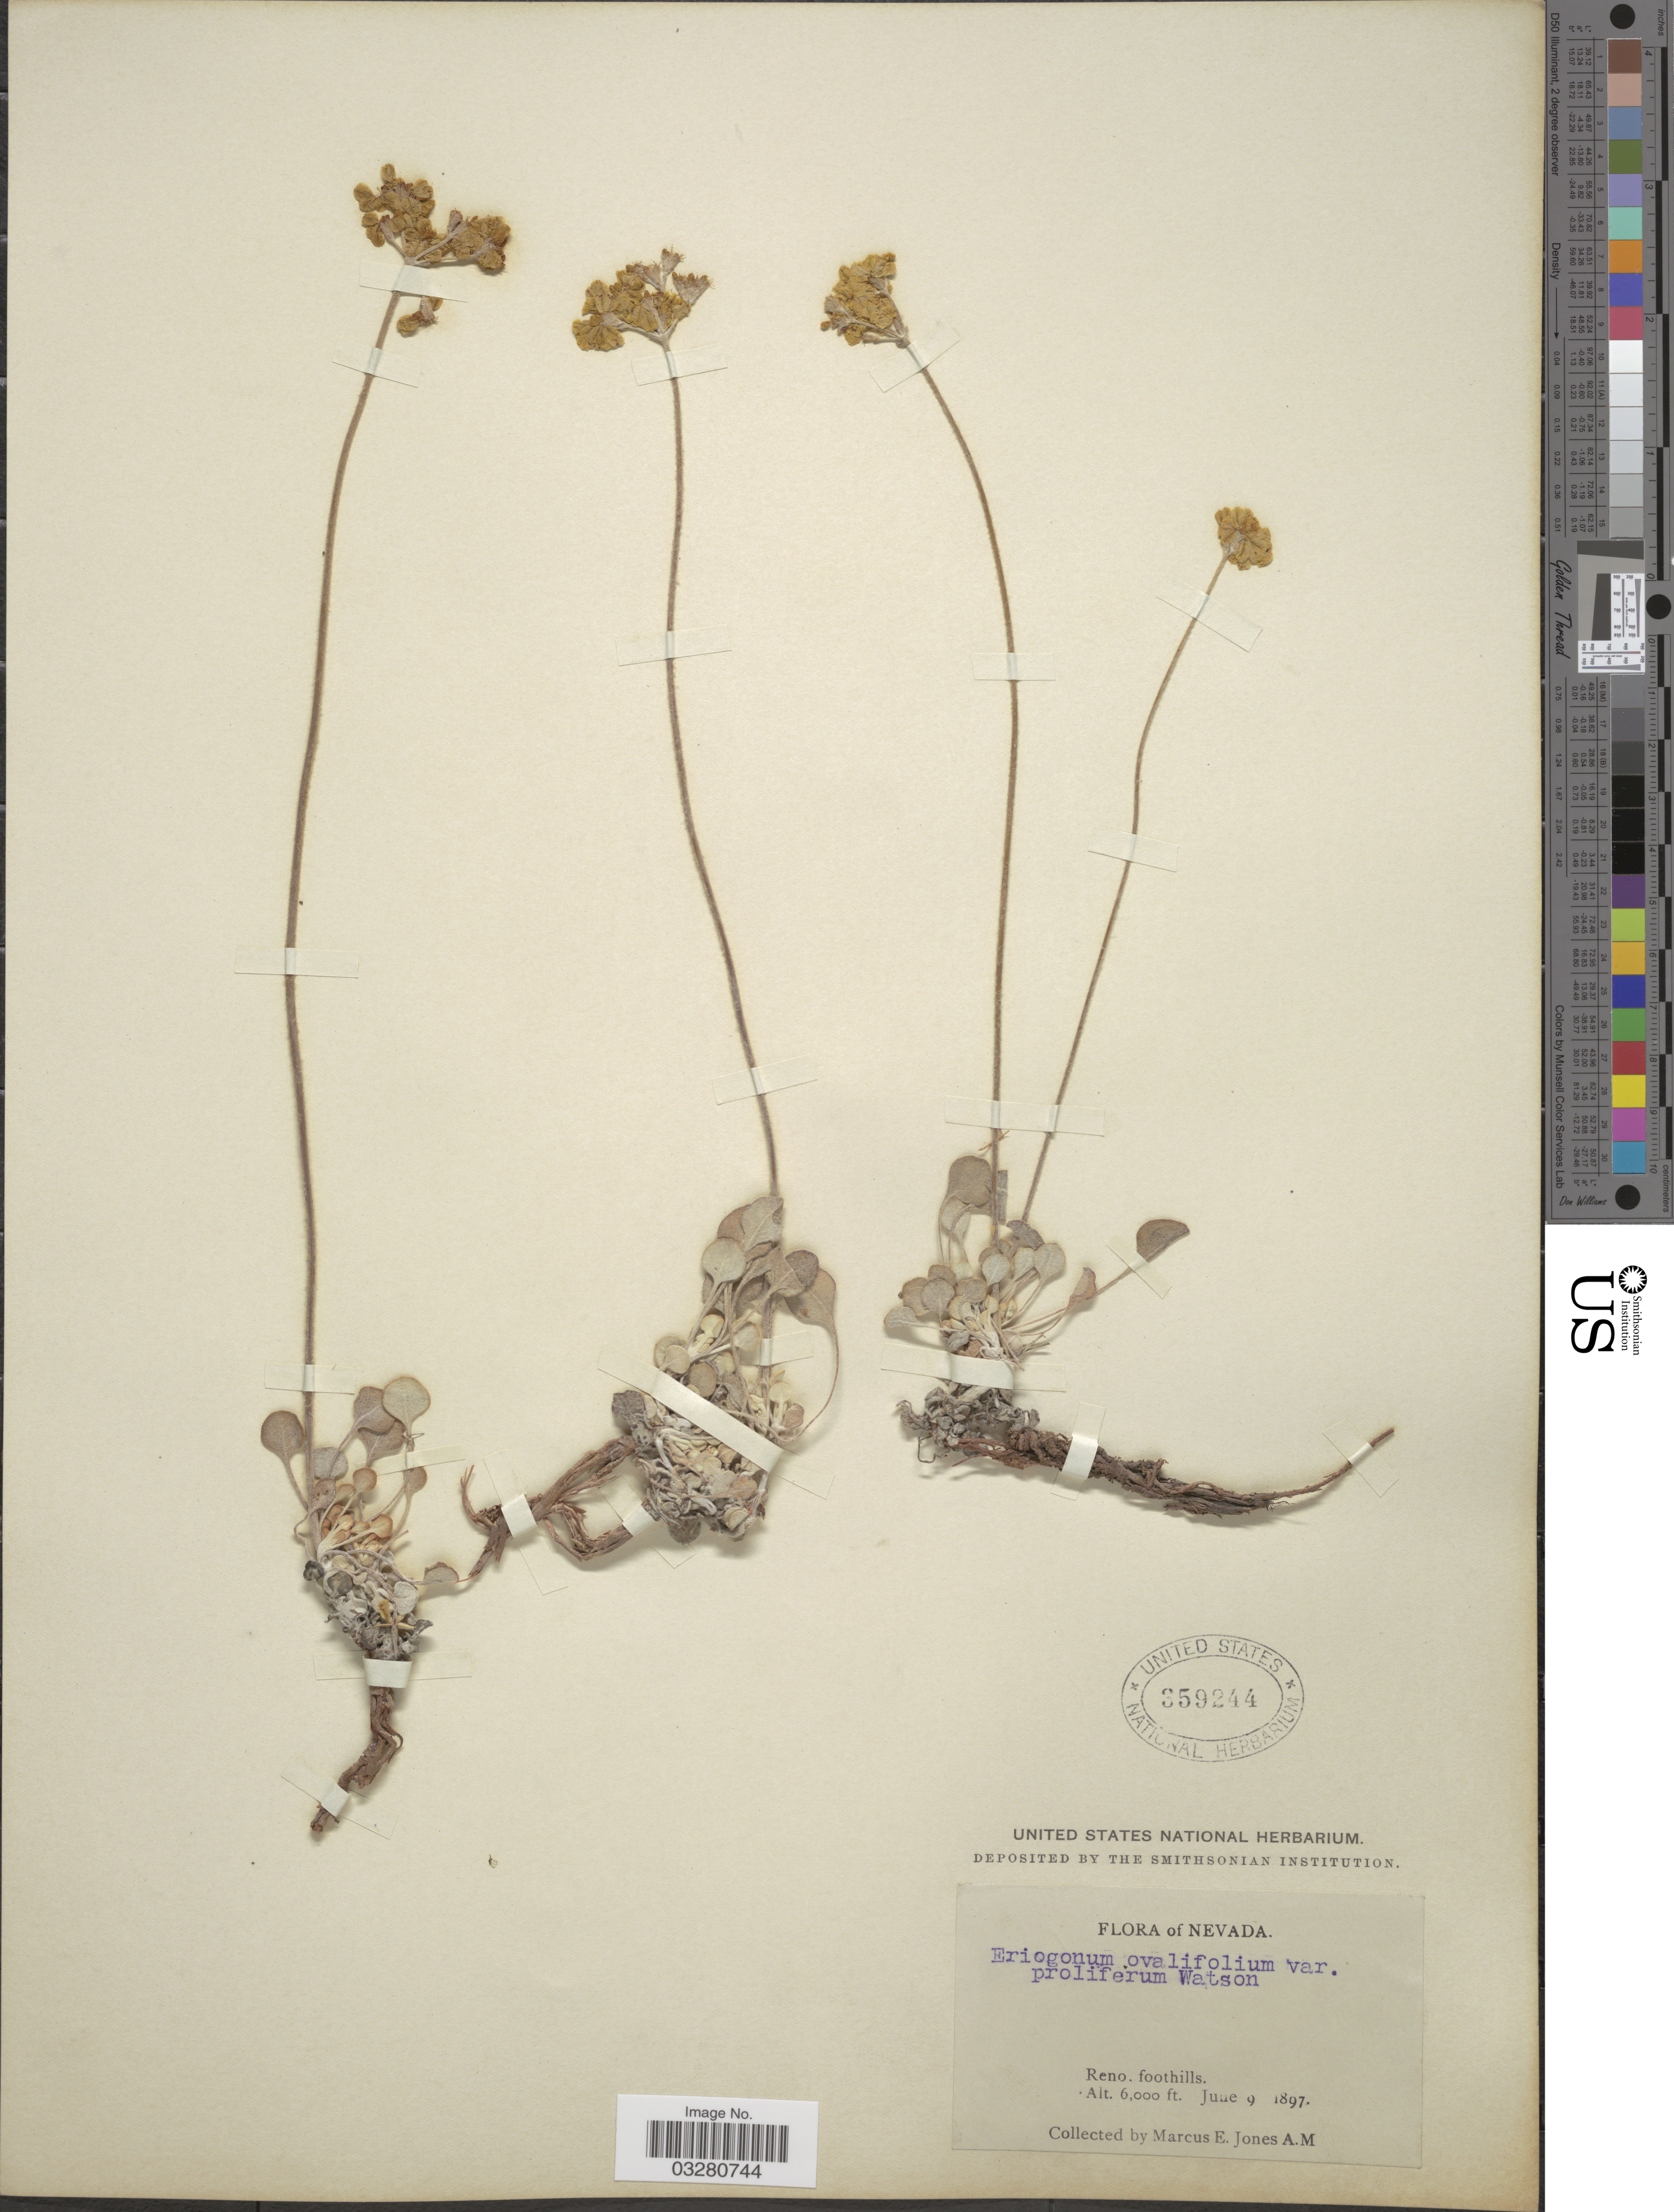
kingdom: Plantae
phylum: Tracheophyta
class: Magnoliopsida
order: Caryophyllales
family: Polygonaceae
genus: Eriogonum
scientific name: Eriogonum strictum subsp. anserinum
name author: (Greene) Munz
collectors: M. E. Jones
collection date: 1897-06-09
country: United States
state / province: Nevada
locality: Reno.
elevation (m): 1829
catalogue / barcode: US 359244